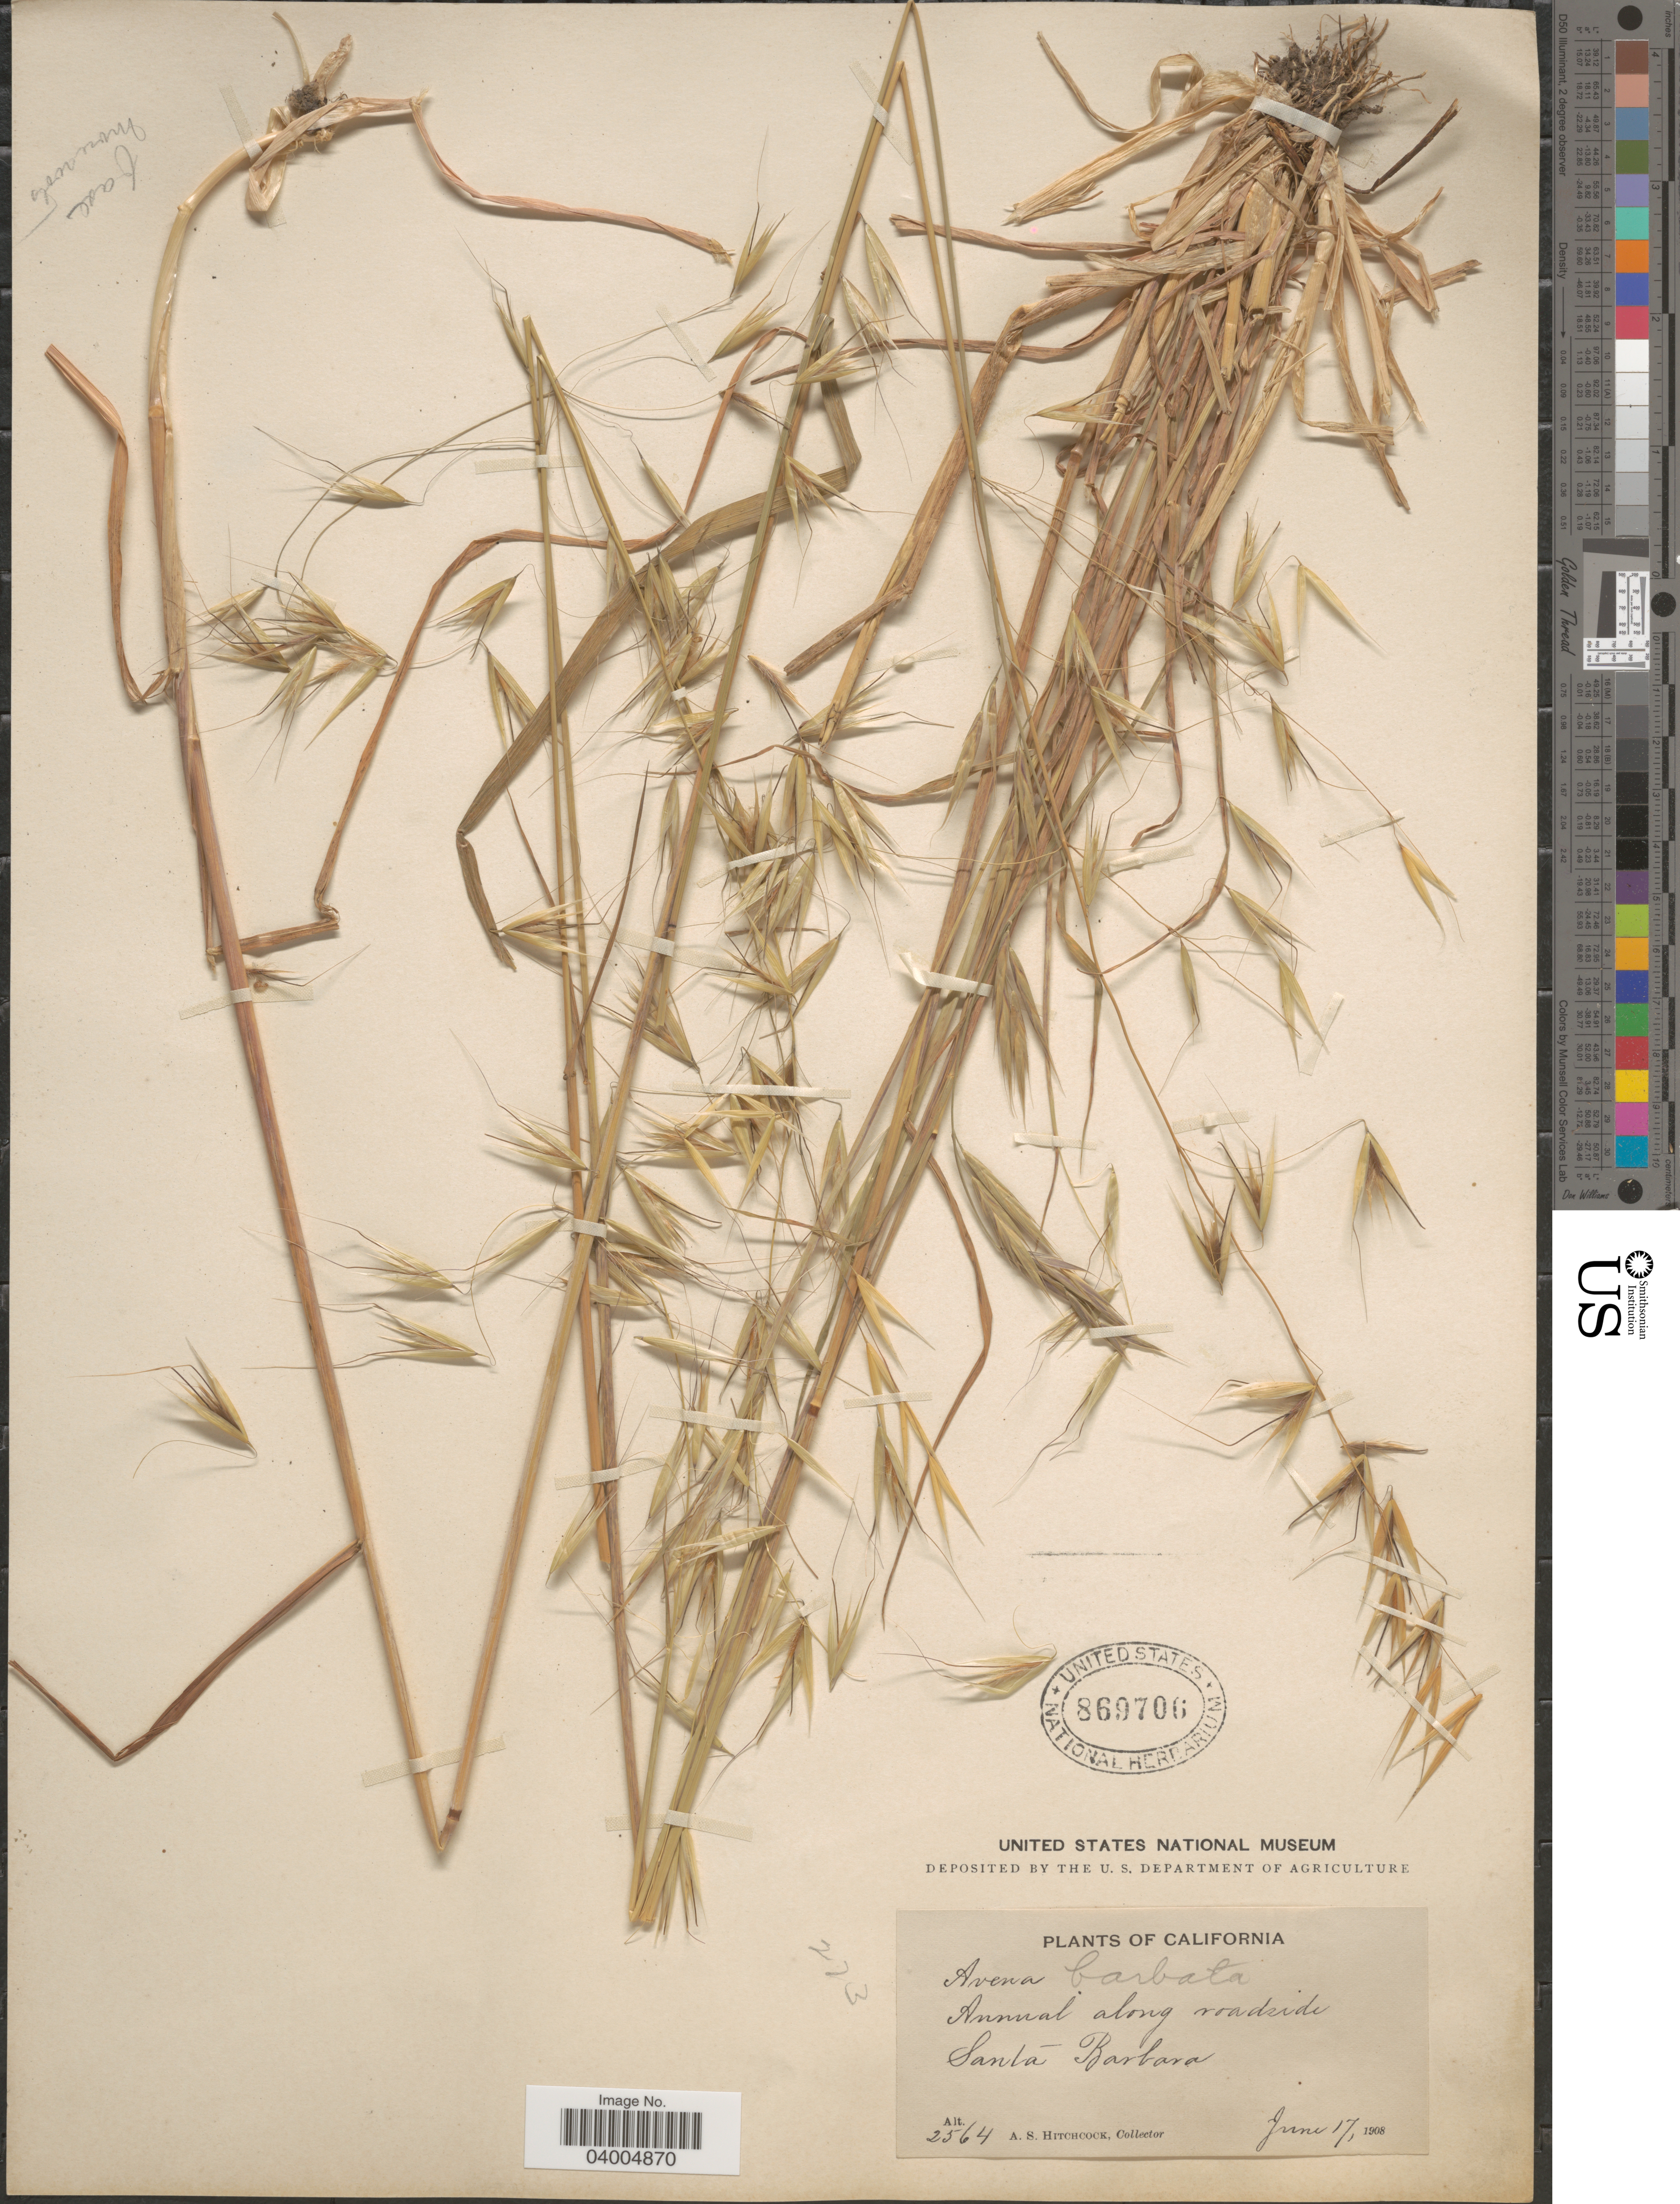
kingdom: Plantae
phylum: Tracheophyta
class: Liliopsida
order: Poales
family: Poaceae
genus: Avena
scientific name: Avena barbata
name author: Pott ex Link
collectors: A. S. Hitchcock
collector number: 2564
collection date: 1908-06-17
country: United States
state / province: California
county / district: Santa Barbara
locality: Santa Barbara.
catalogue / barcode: US 869706